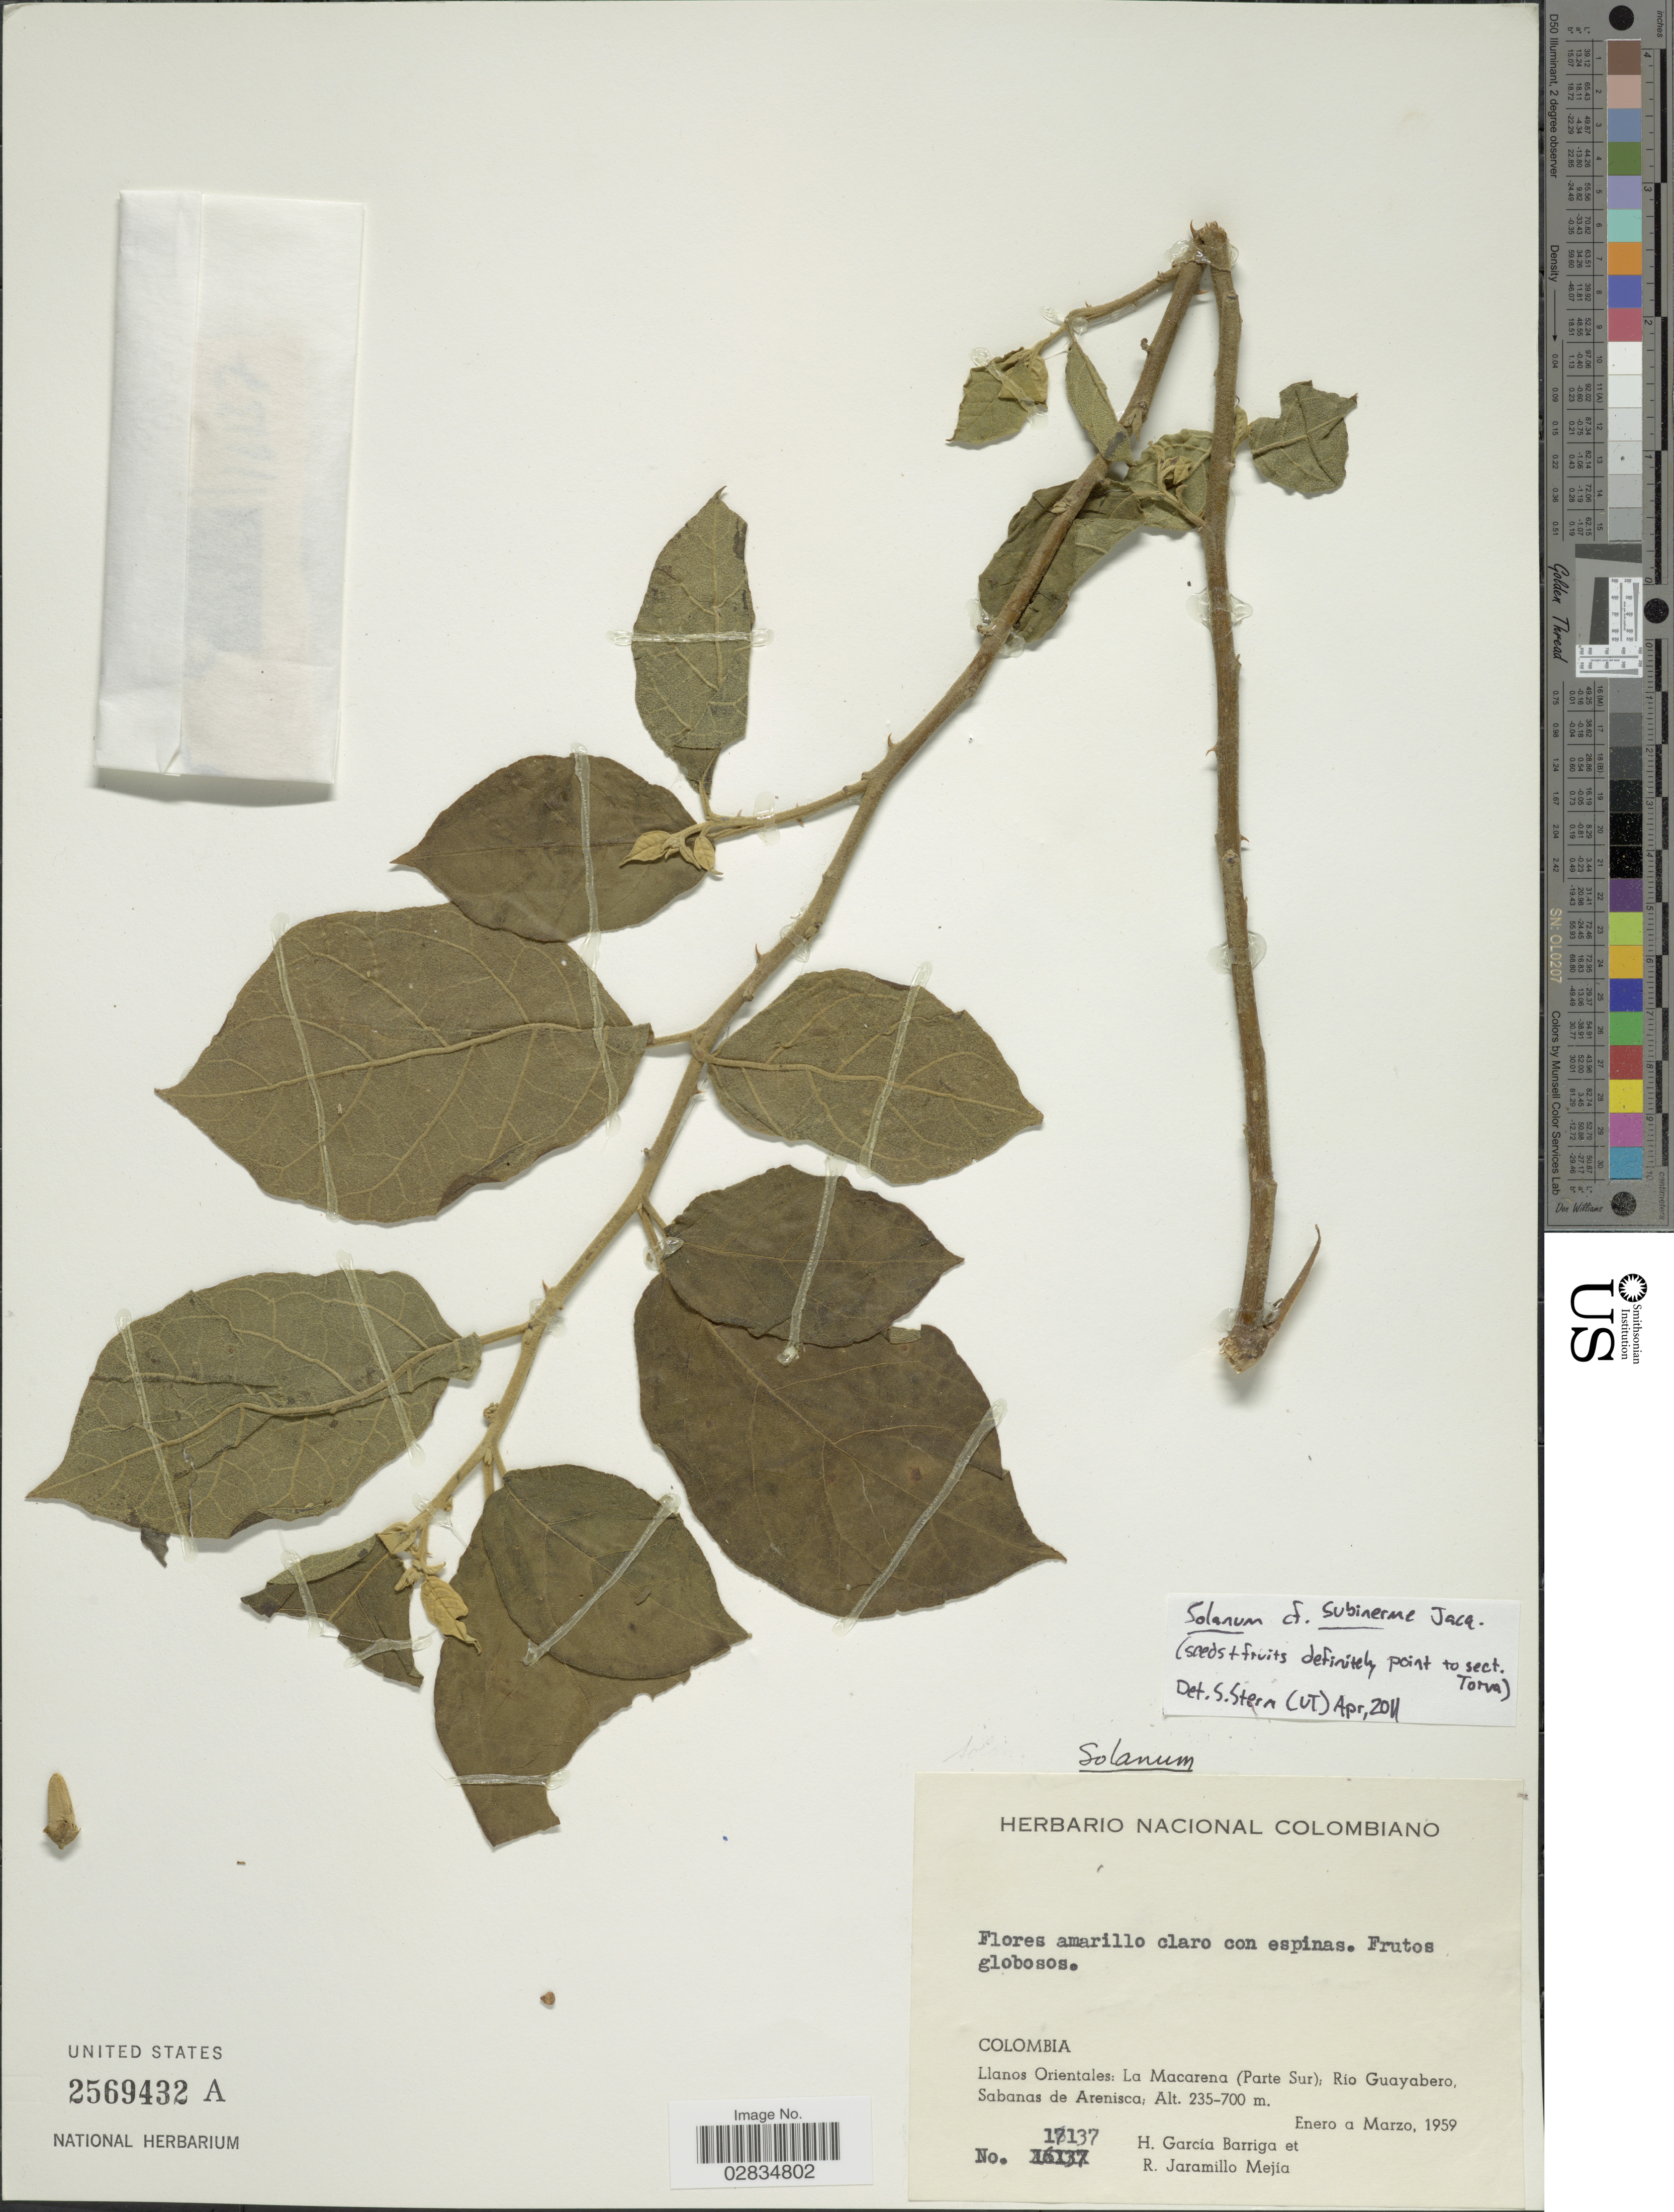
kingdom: Plantae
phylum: Tracheophyta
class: Magnoliopsida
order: Solanales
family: Solanaceae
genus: Solanum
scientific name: Solanum subinerme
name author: Jacq.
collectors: H. García Barriga & R. Jaramillo M.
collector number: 17137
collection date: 1959-01/1959-03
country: Colombia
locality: Llanos Orientales: La Macarena (Parte Sur), Rio Guayabero, Sabanas de Arenisca.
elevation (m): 235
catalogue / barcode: US 2569432A